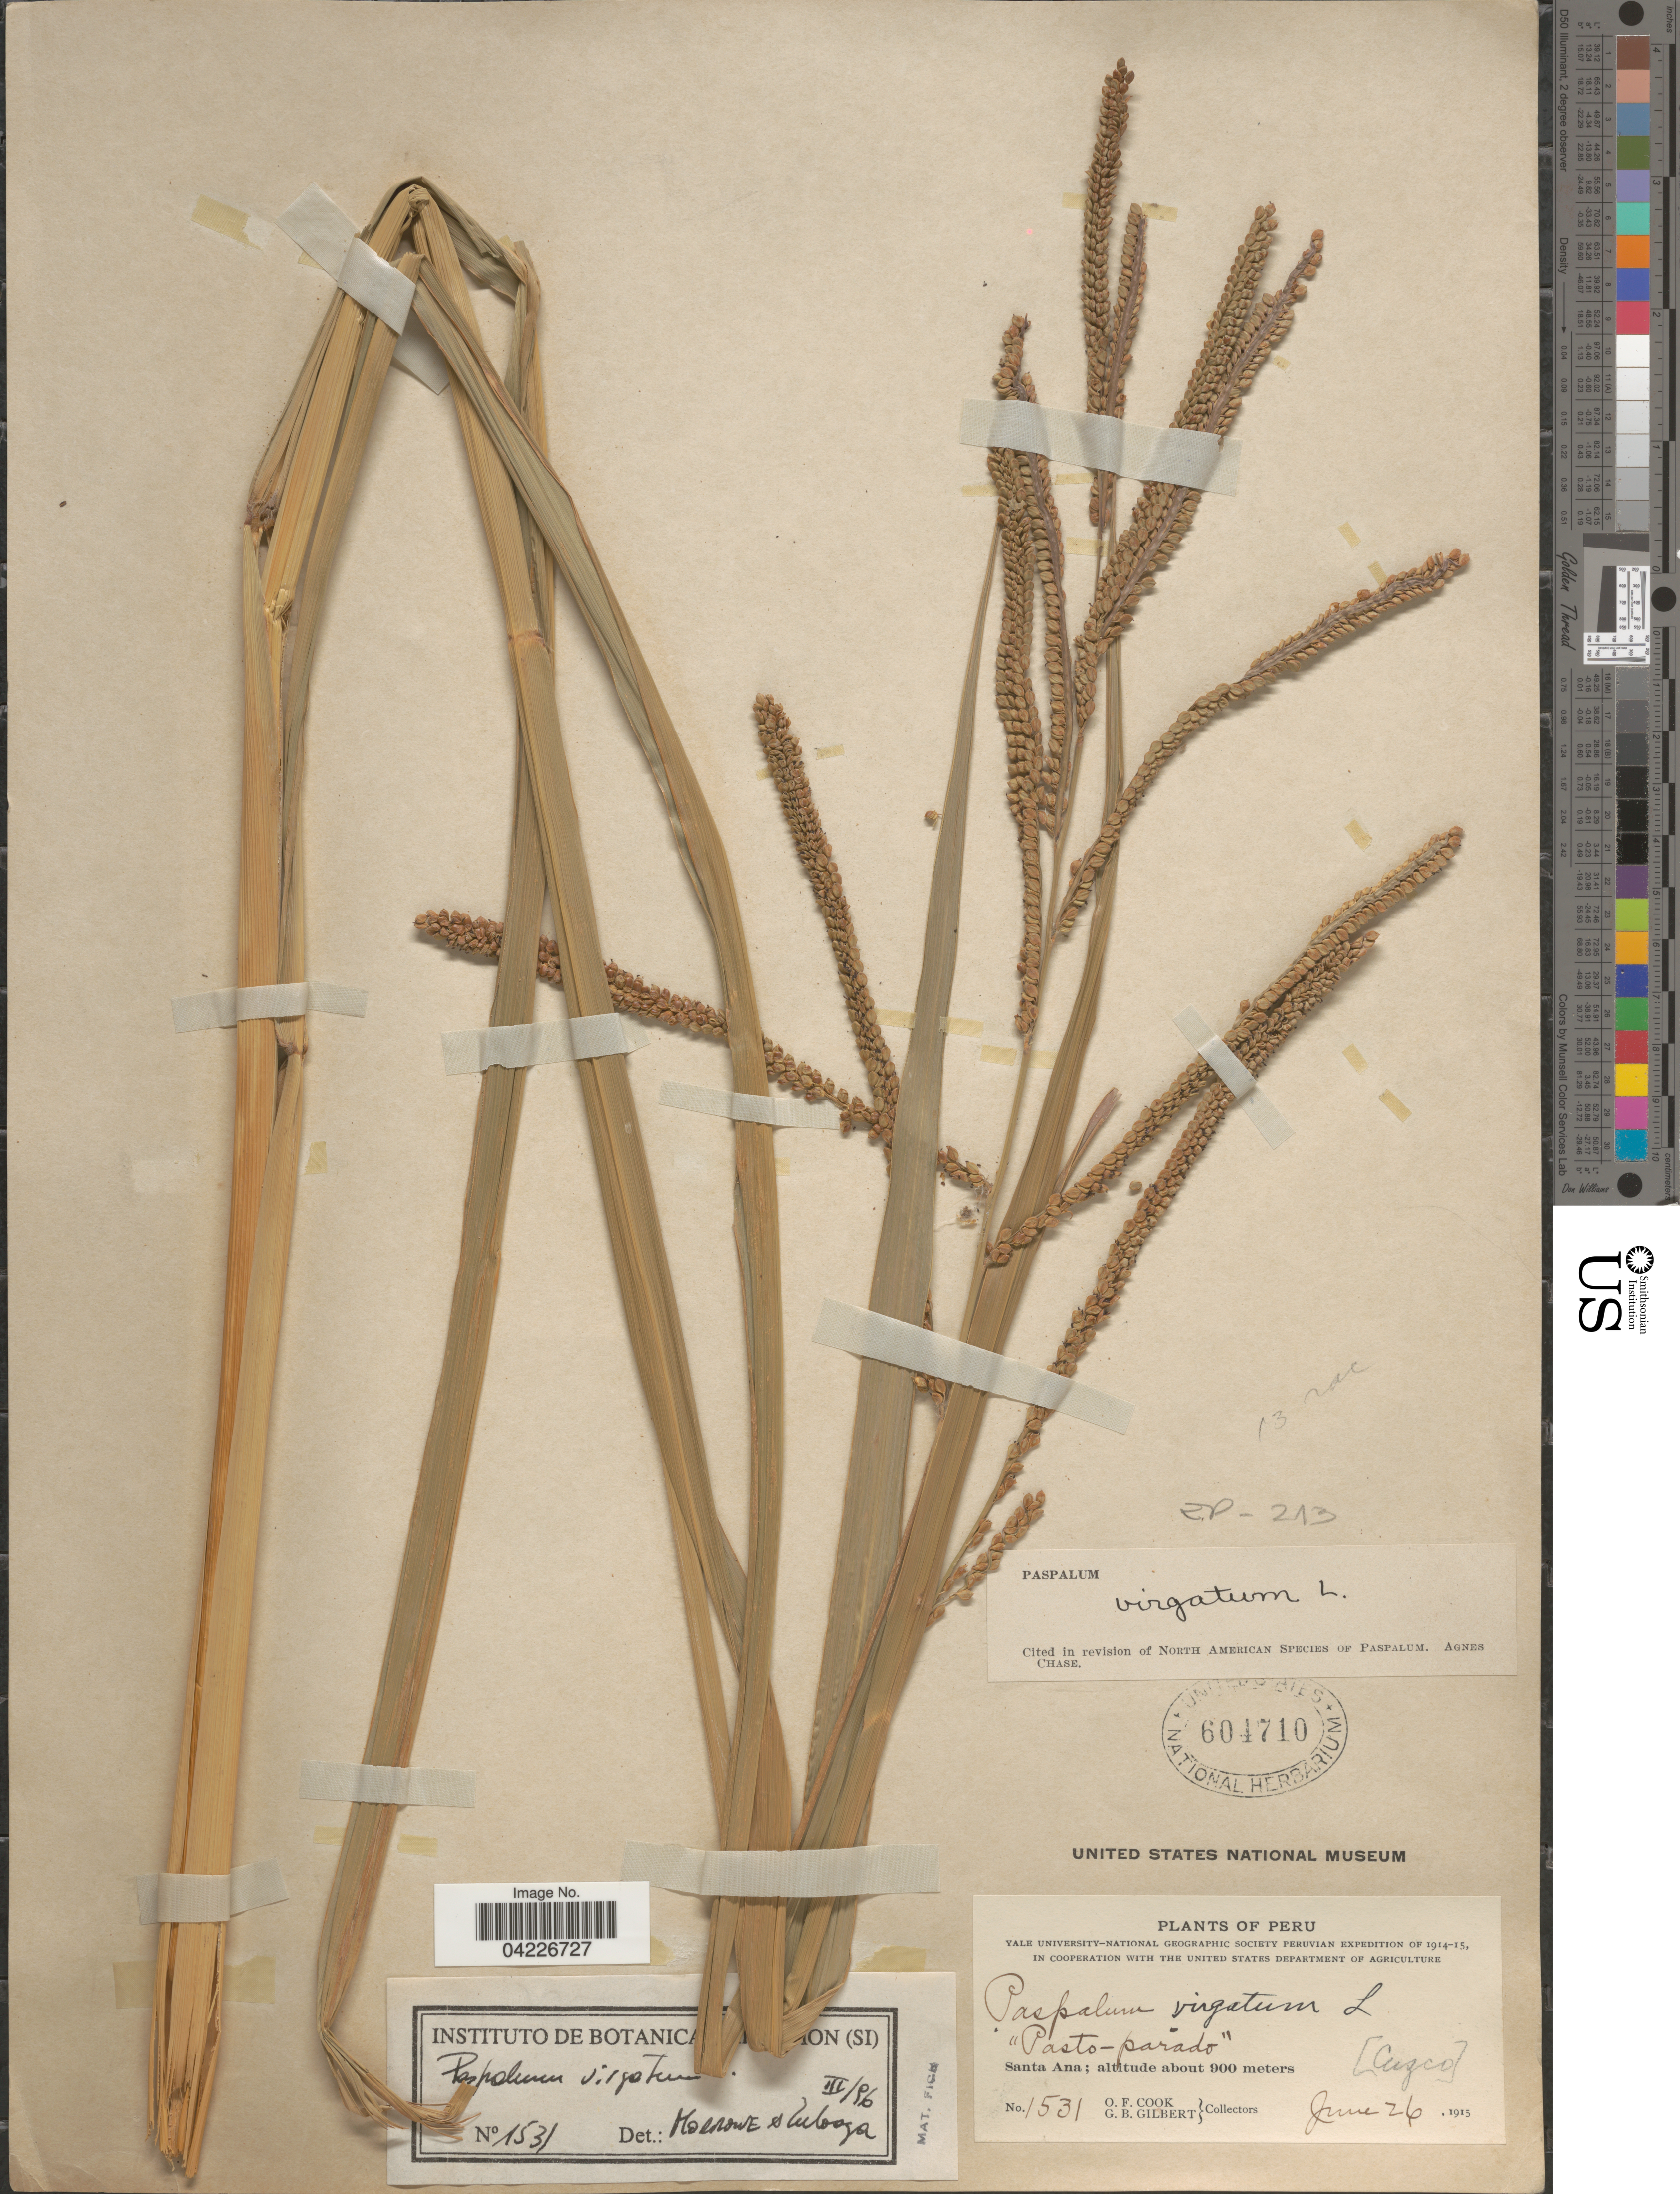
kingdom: Plantae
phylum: Tracheophyta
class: Liliopsida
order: Poales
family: Poaceae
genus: Paspalum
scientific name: Paspalum virgatum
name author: L.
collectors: O. F. Cook & G. B. Gilbert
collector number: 1531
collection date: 1915-06-26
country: Peru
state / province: Cusco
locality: Yale University-National Geographic Society Peruvian Expedition of 1914-15. Santa Ana. Cuzco.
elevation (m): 900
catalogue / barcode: US 604710